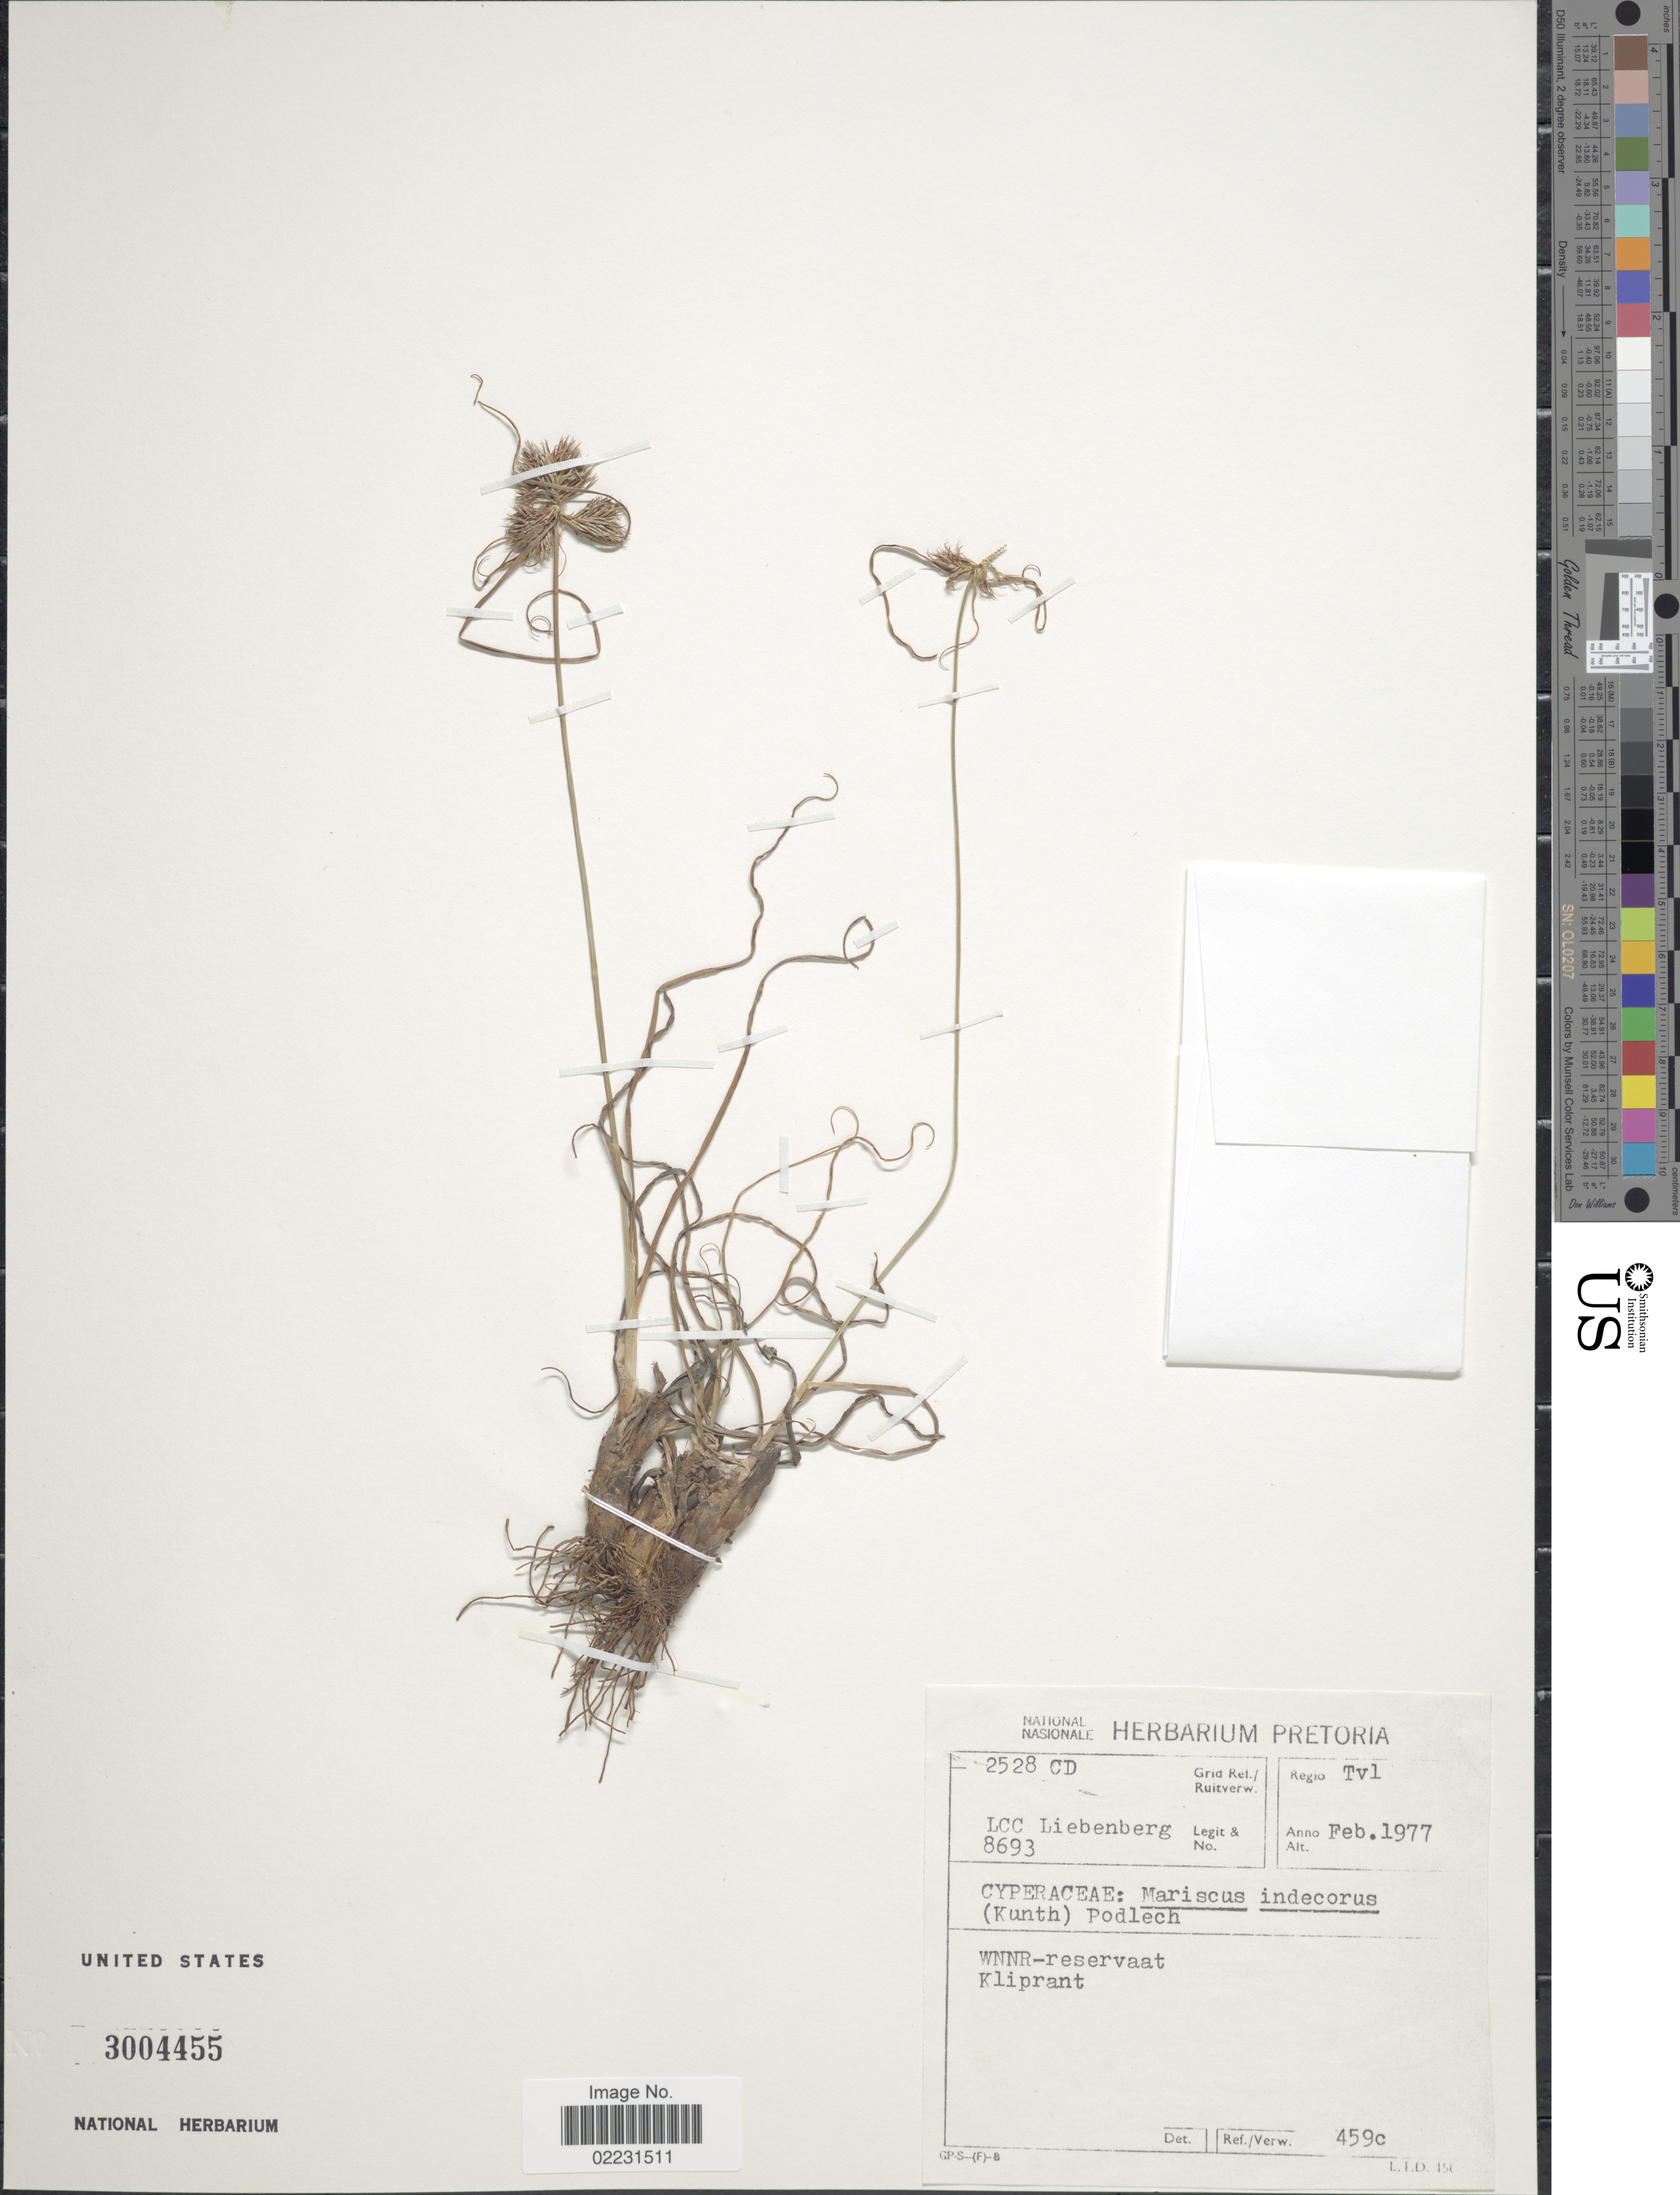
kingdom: Plantae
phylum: Tracheophyta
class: Liliopsida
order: Poales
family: Cyperaceae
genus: Cyperus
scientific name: Cyperus indecorus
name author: Kunth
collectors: L. Liebenberg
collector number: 8693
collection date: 1977-02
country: Namibia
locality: Regio Tvl. WNNR-reservaat, Kliprant.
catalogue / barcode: US 3004455